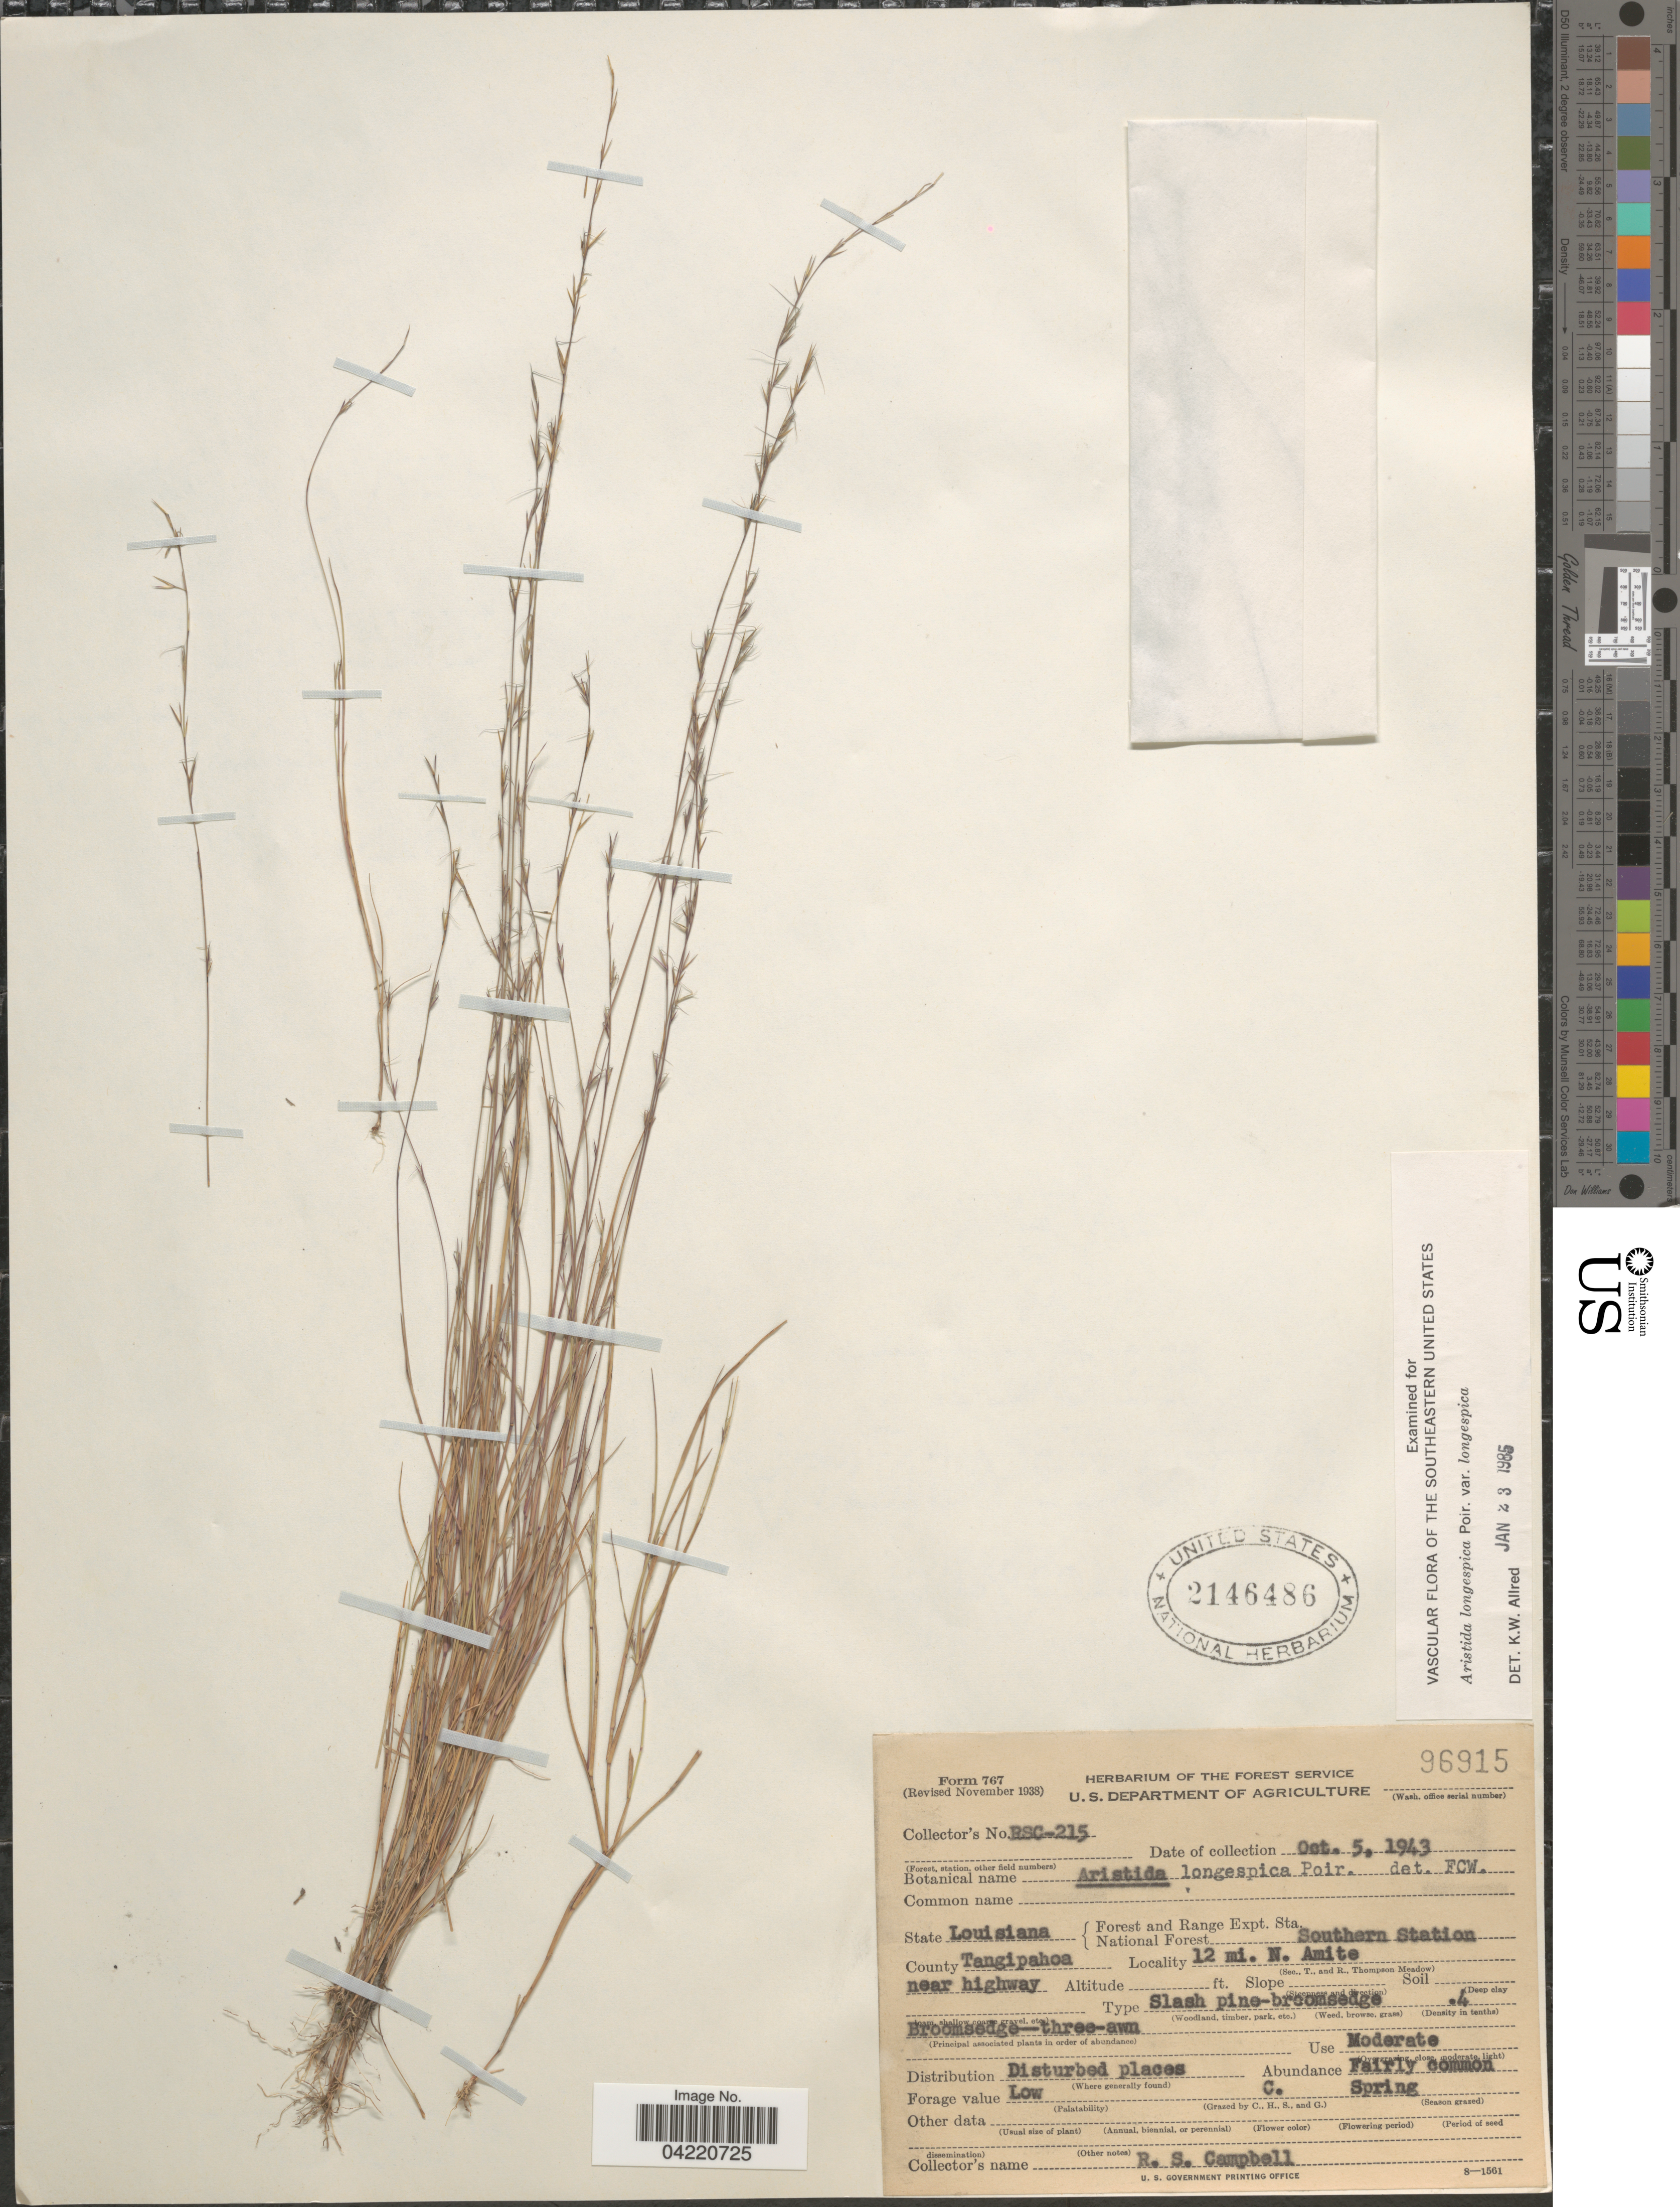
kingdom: Plantae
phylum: Tracheophyta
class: Liliopsida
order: Poales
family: Poaceae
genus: Aristida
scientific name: Aristida longespica var. longespica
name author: Poir.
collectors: R. S. Campbell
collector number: RSC-215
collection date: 1943-10-05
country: United States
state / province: Louisiana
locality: Forest and Range Expt. Sta. National Forest Southern Station. County Tangipahoa. 12 mi. N. Amite near highway.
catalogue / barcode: US 2146486